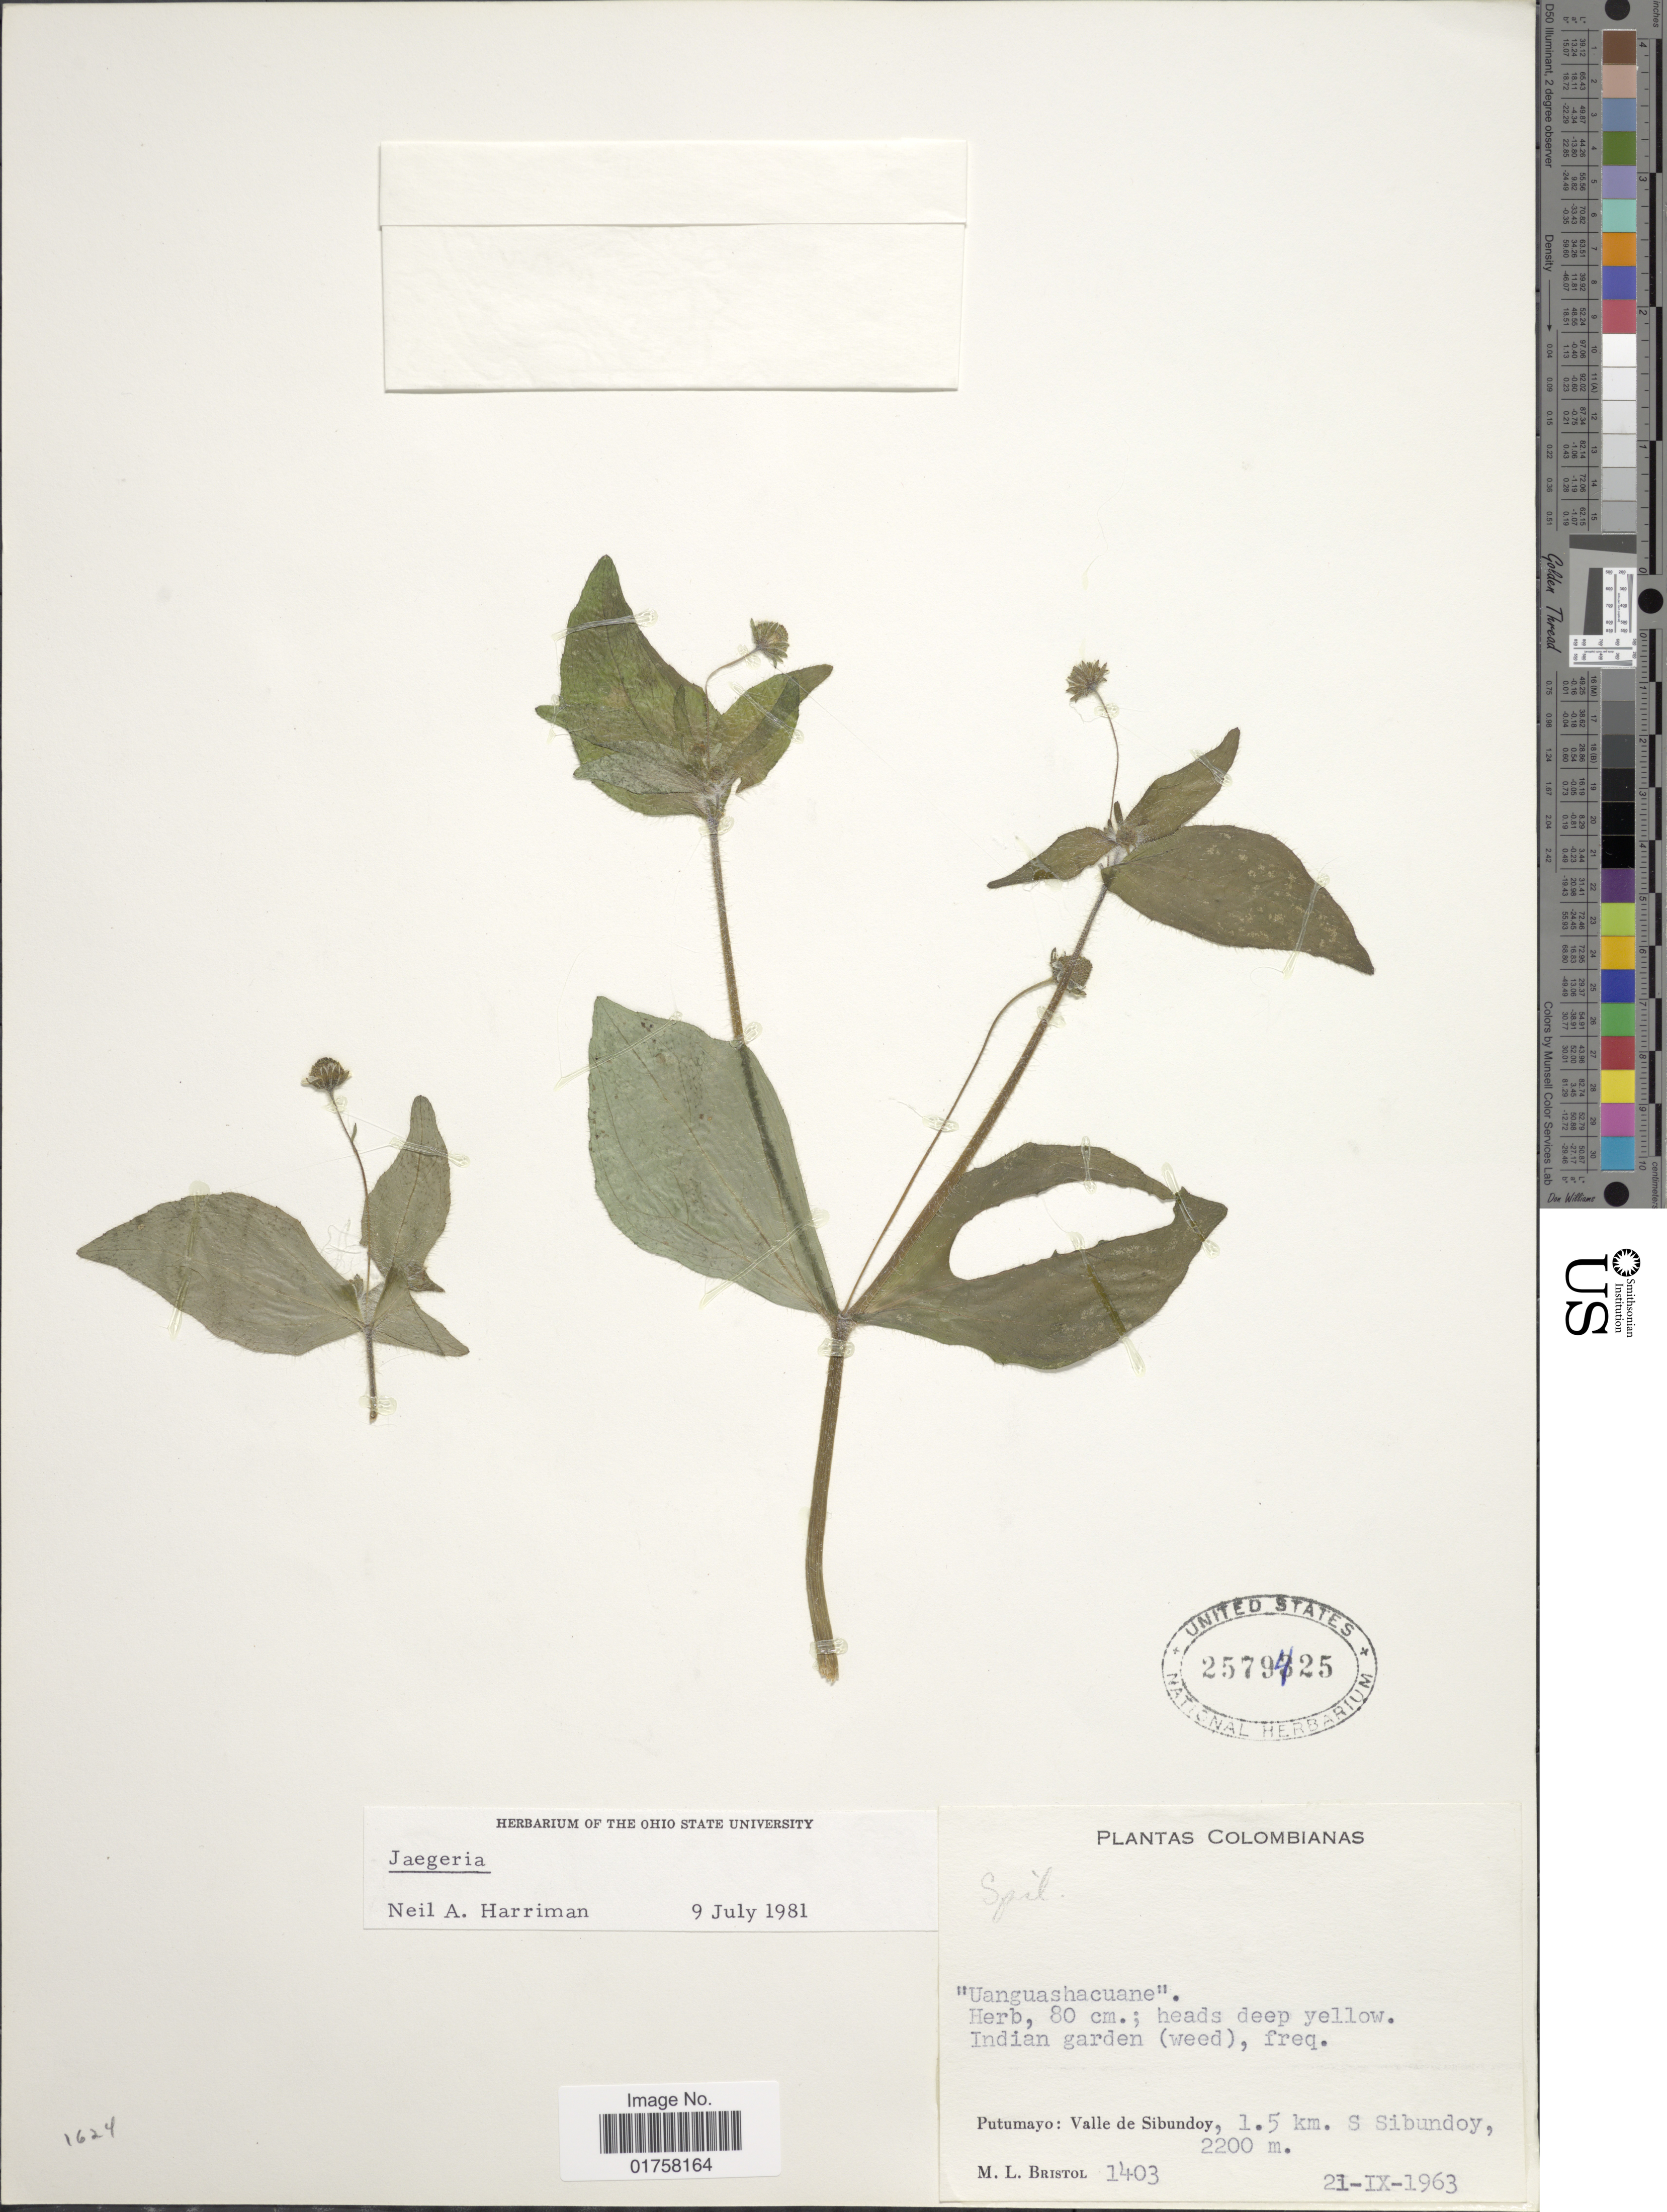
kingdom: Plantae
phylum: Tracheophyta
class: Magnoliopsida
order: Asterales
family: Asteraceae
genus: Jaegeria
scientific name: Jaegeria hirta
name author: (Lag.) Less.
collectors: M. L. Bristol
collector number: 1403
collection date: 1963-09-21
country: Colombia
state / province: Putumayo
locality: Valle de Sibundoy, 1.5 km. S Sibundoy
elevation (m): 2200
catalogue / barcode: US 2579425